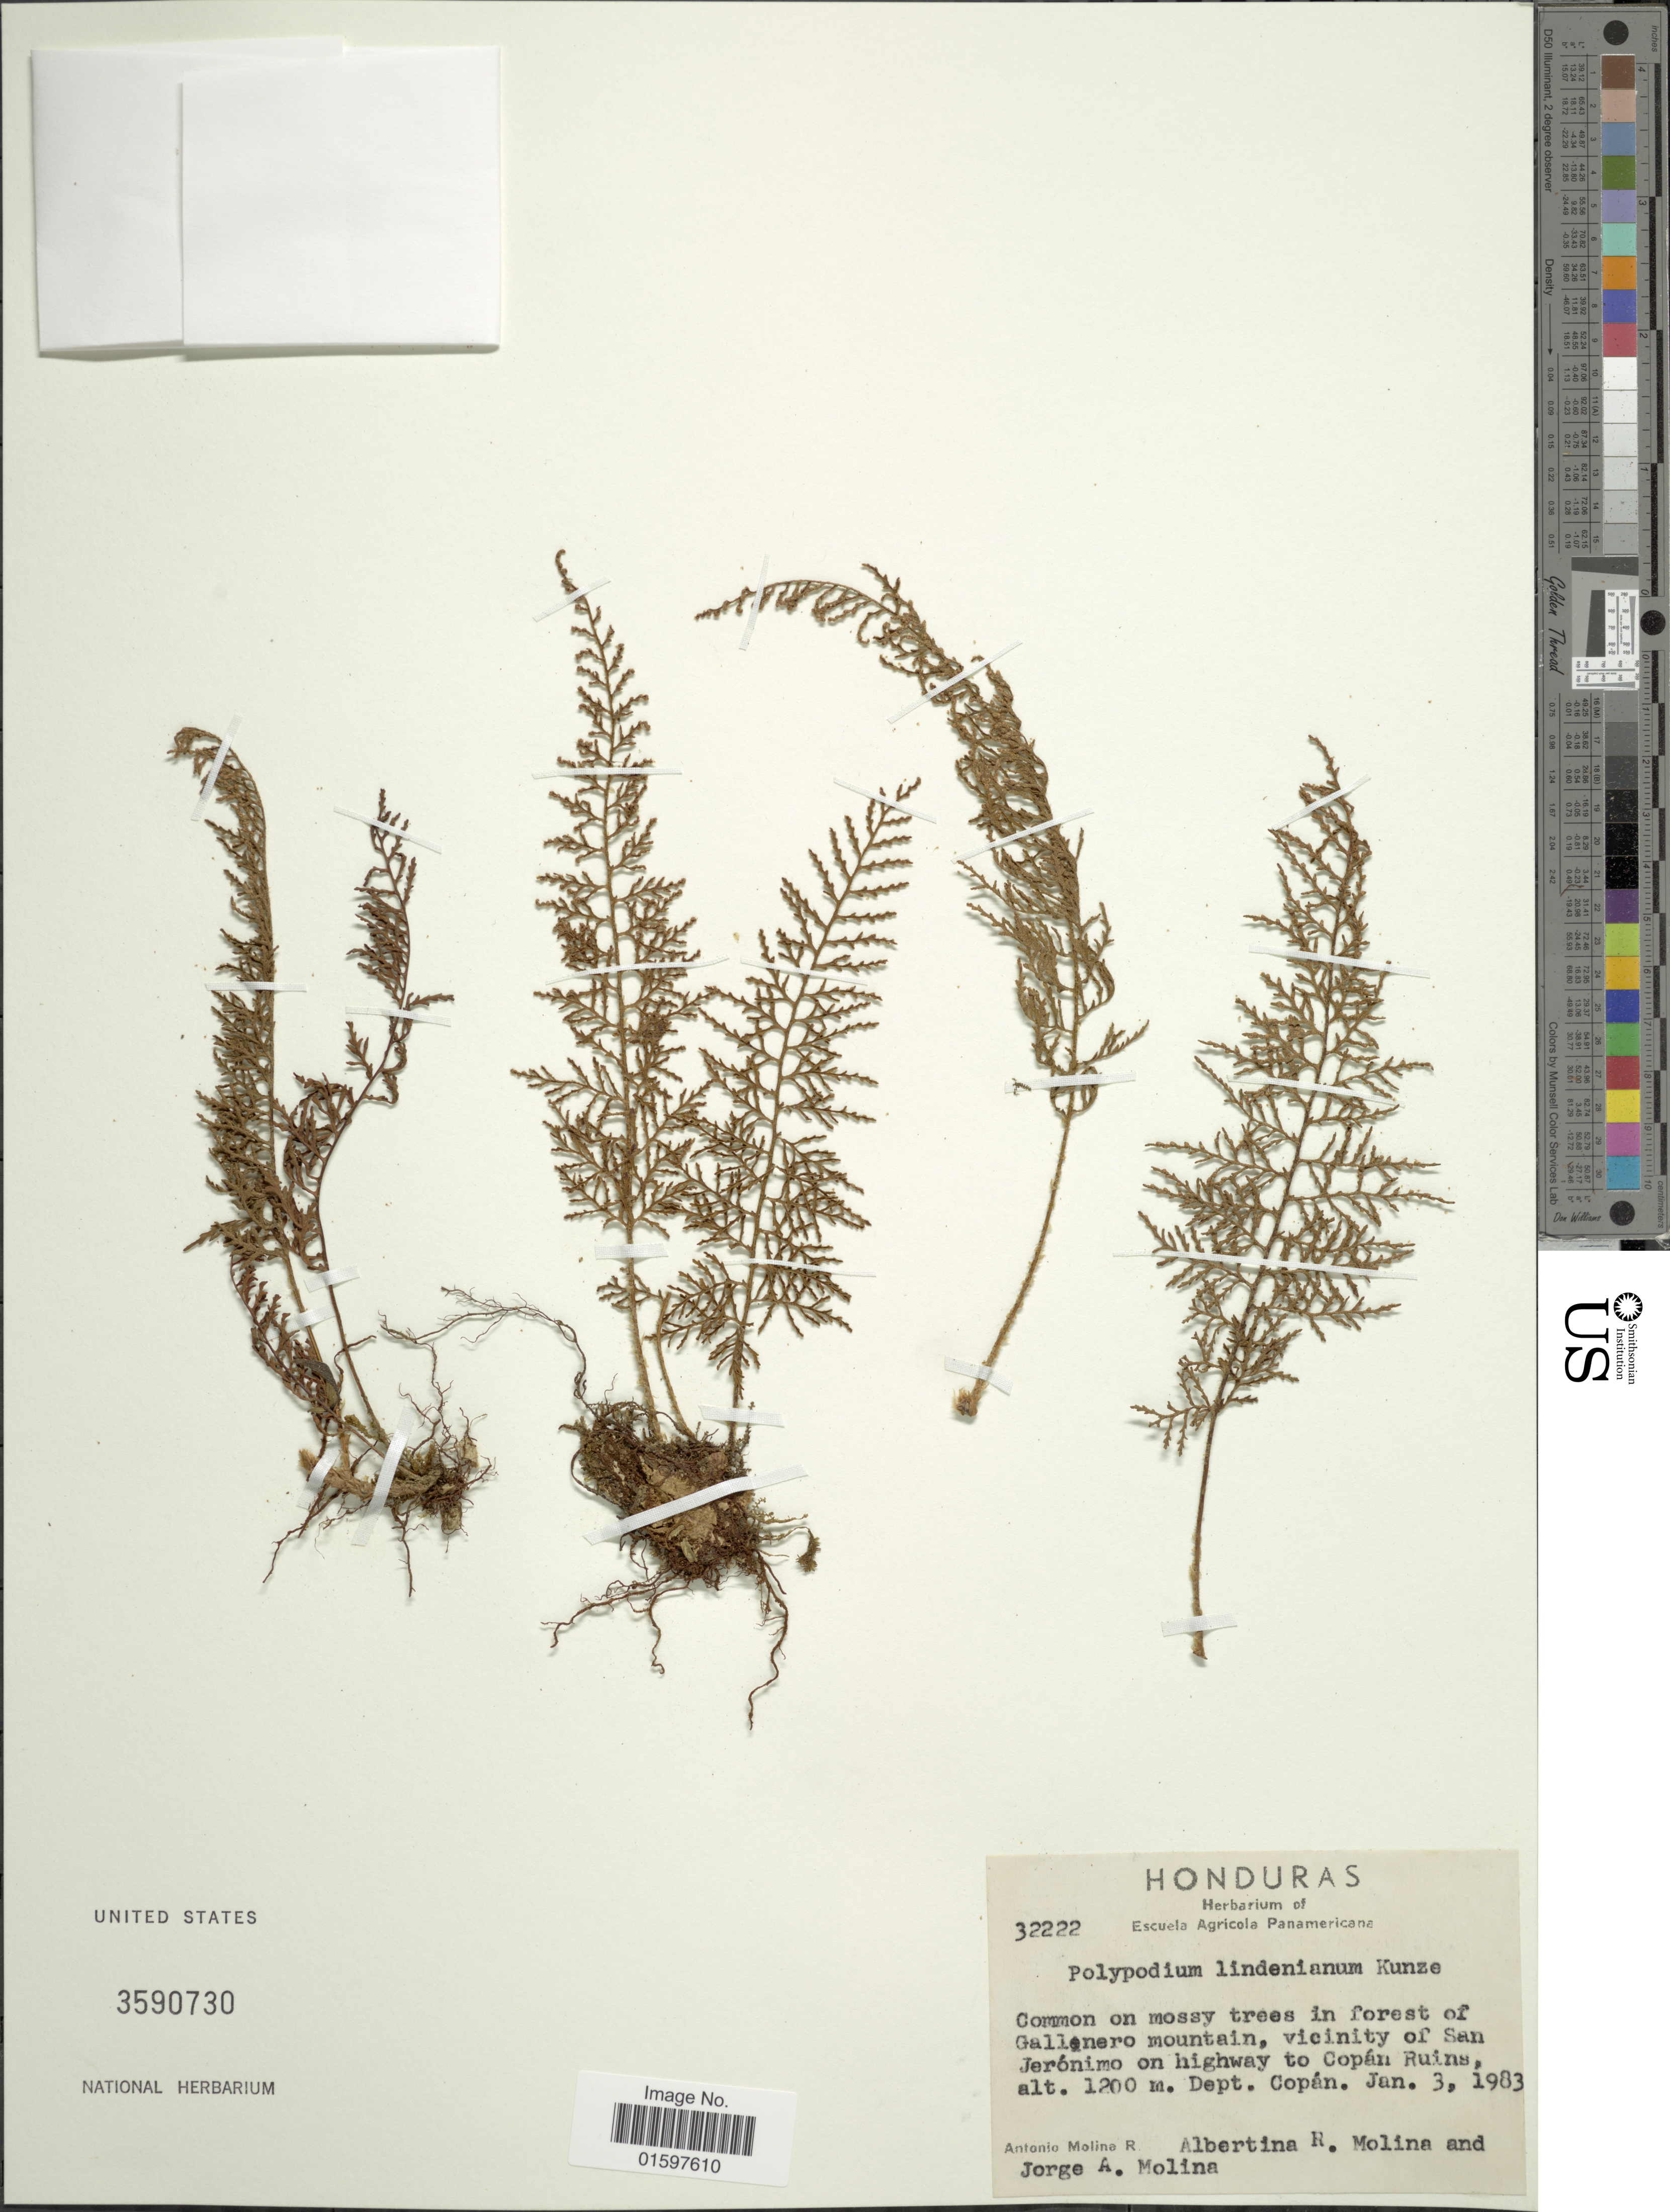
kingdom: Plantae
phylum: Tracheophyta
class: Polypodiopsida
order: Polypodiales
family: Polypodiaceae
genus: Pleopeltis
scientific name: Pleopeltis lindeniana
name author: (Kunze) A.R. Sm. & Tejero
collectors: A. Molina R., A. R. Molina & J. A. Molina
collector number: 32222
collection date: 1983-01-03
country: Honduras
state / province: Copán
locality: Common on mossy trees in forest of Gallenero mountain, vicinity of San Jerónimo on highway to Copán Ruins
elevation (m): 1200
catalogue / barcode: US 3590730